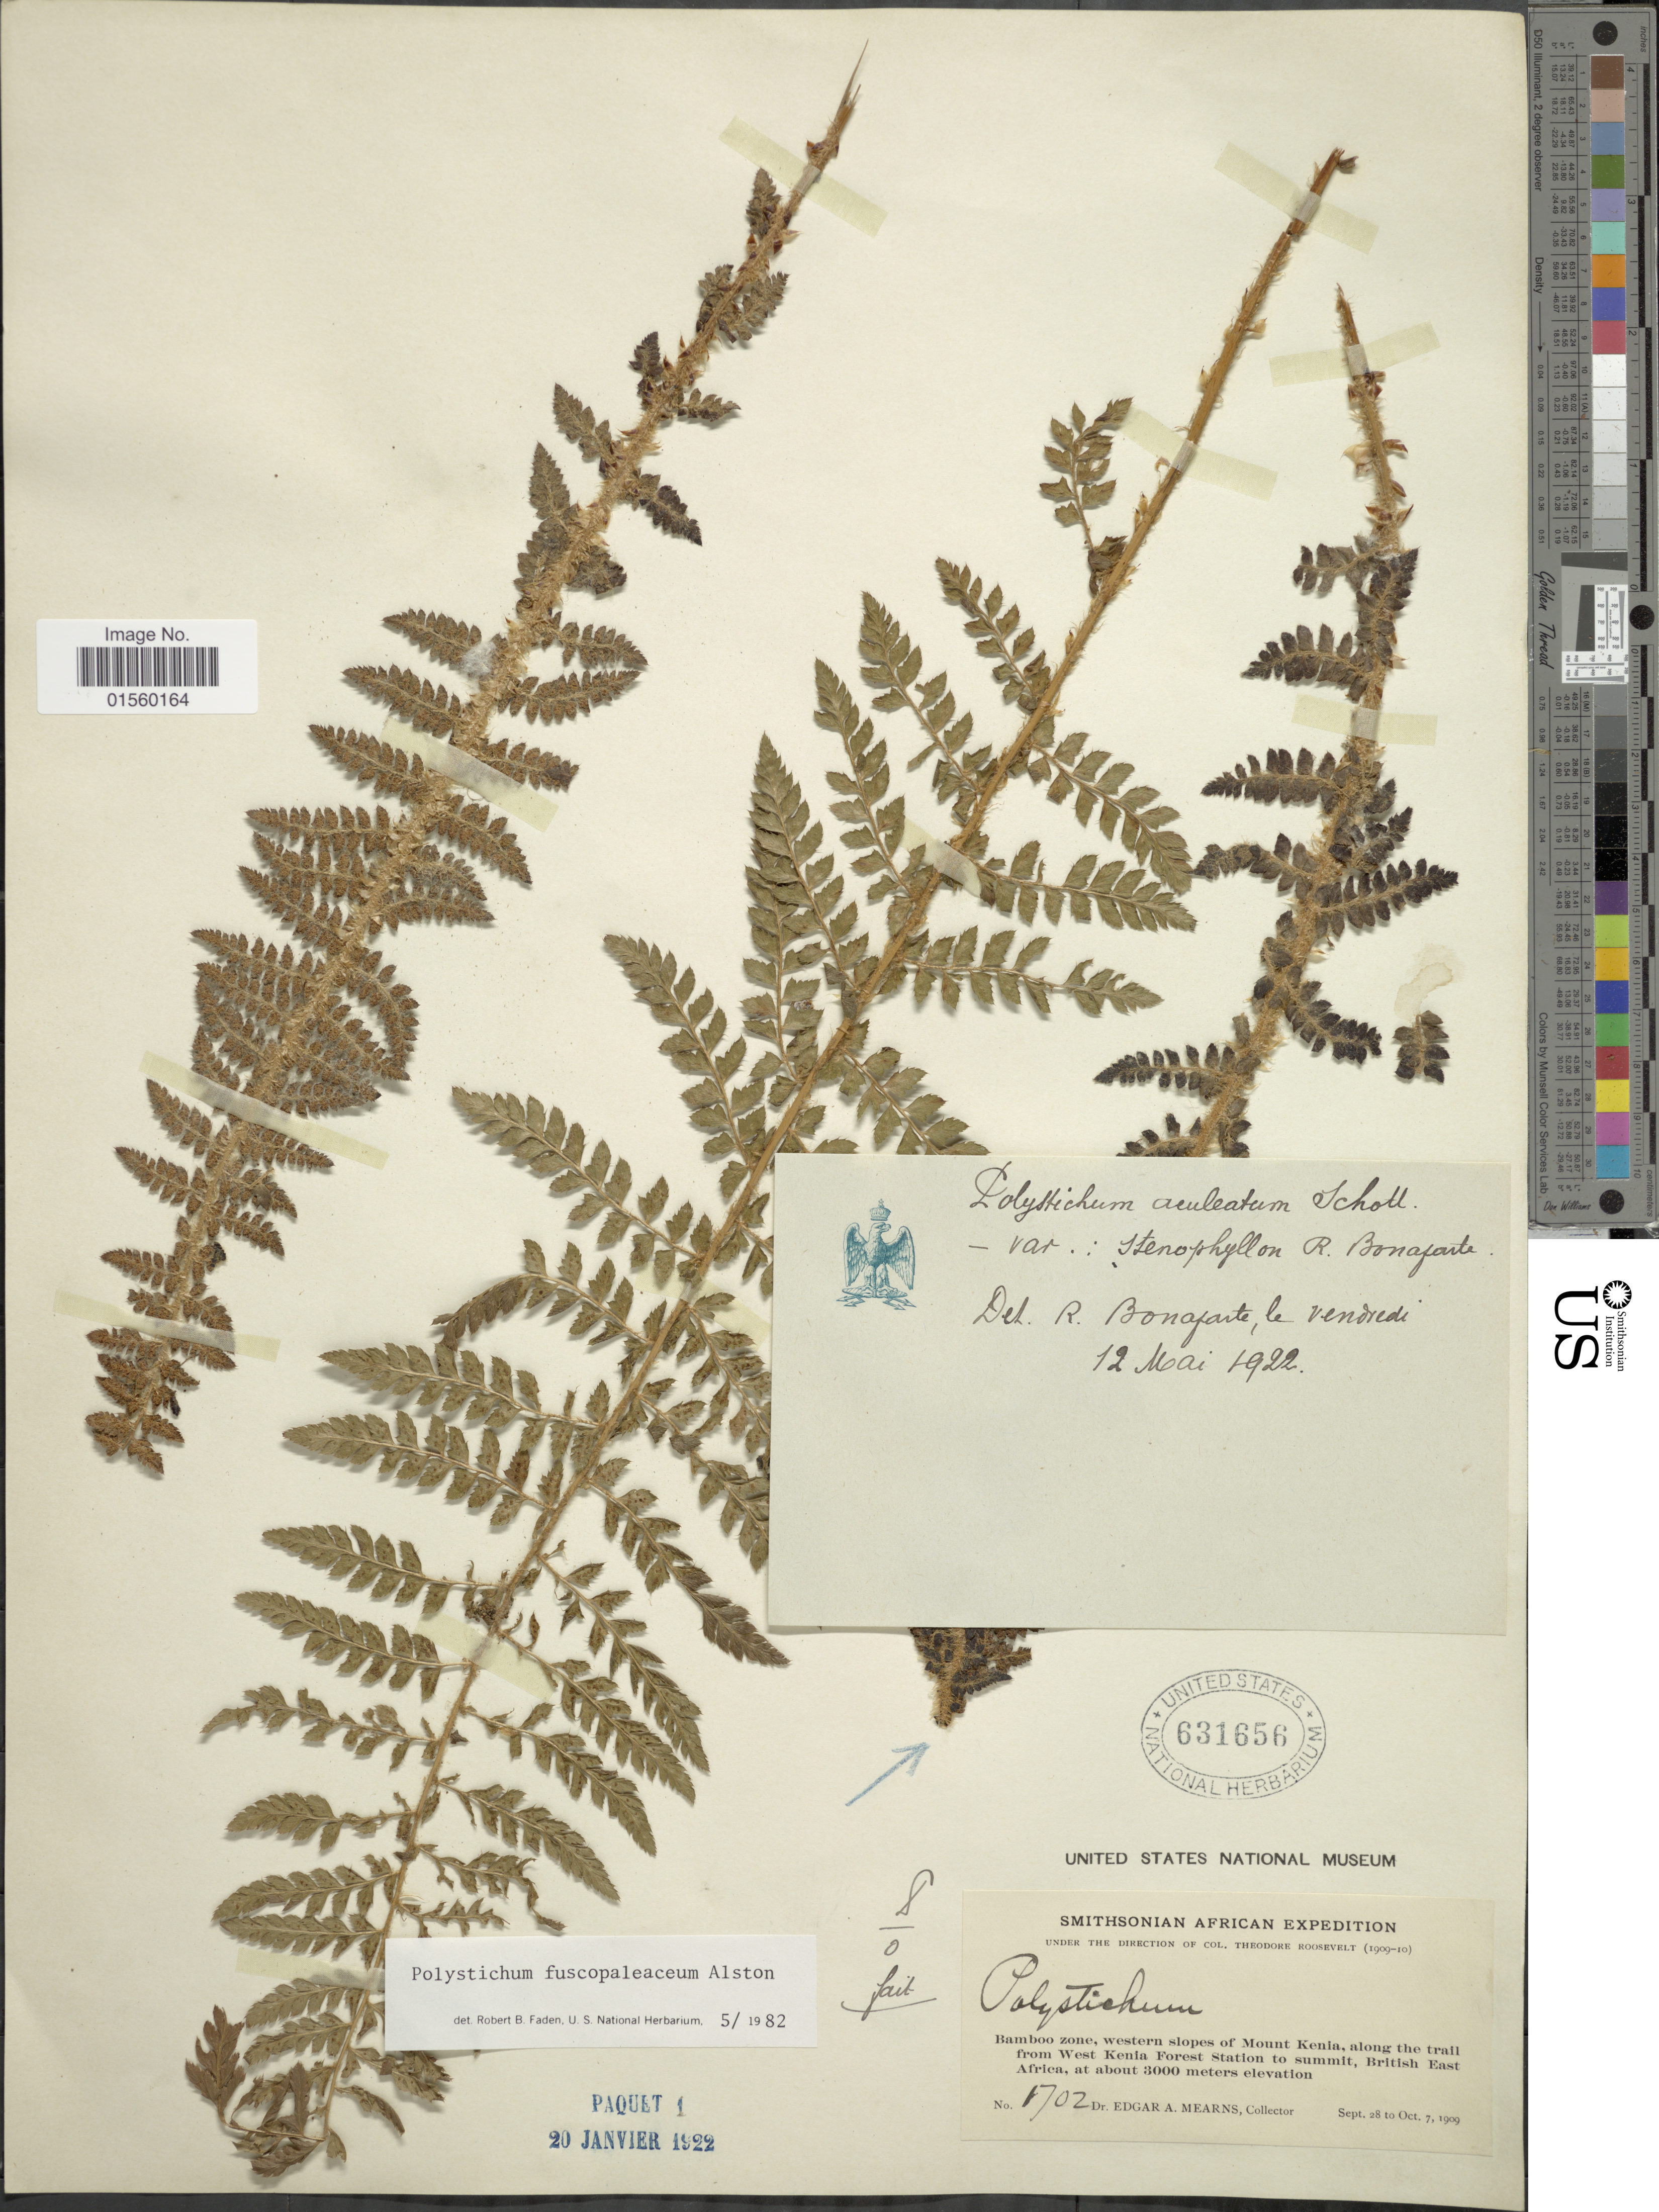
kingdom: Plantae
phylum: Tracheophyta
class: Polypodiopsida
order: Polypodiales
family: Dryopteridaceae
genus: Polystichum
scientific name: Polystichum fuscopaleaceum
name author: Alston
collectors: E. A. Mearns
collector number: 1702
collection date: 1909-09-28/1909-10-07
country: Kenya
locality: Bamboo zone, western slopes of Mount Kenia, alont the trail from West Kenia Forest Station to summit, British East Africa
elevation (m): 3000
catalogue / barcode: US 631656